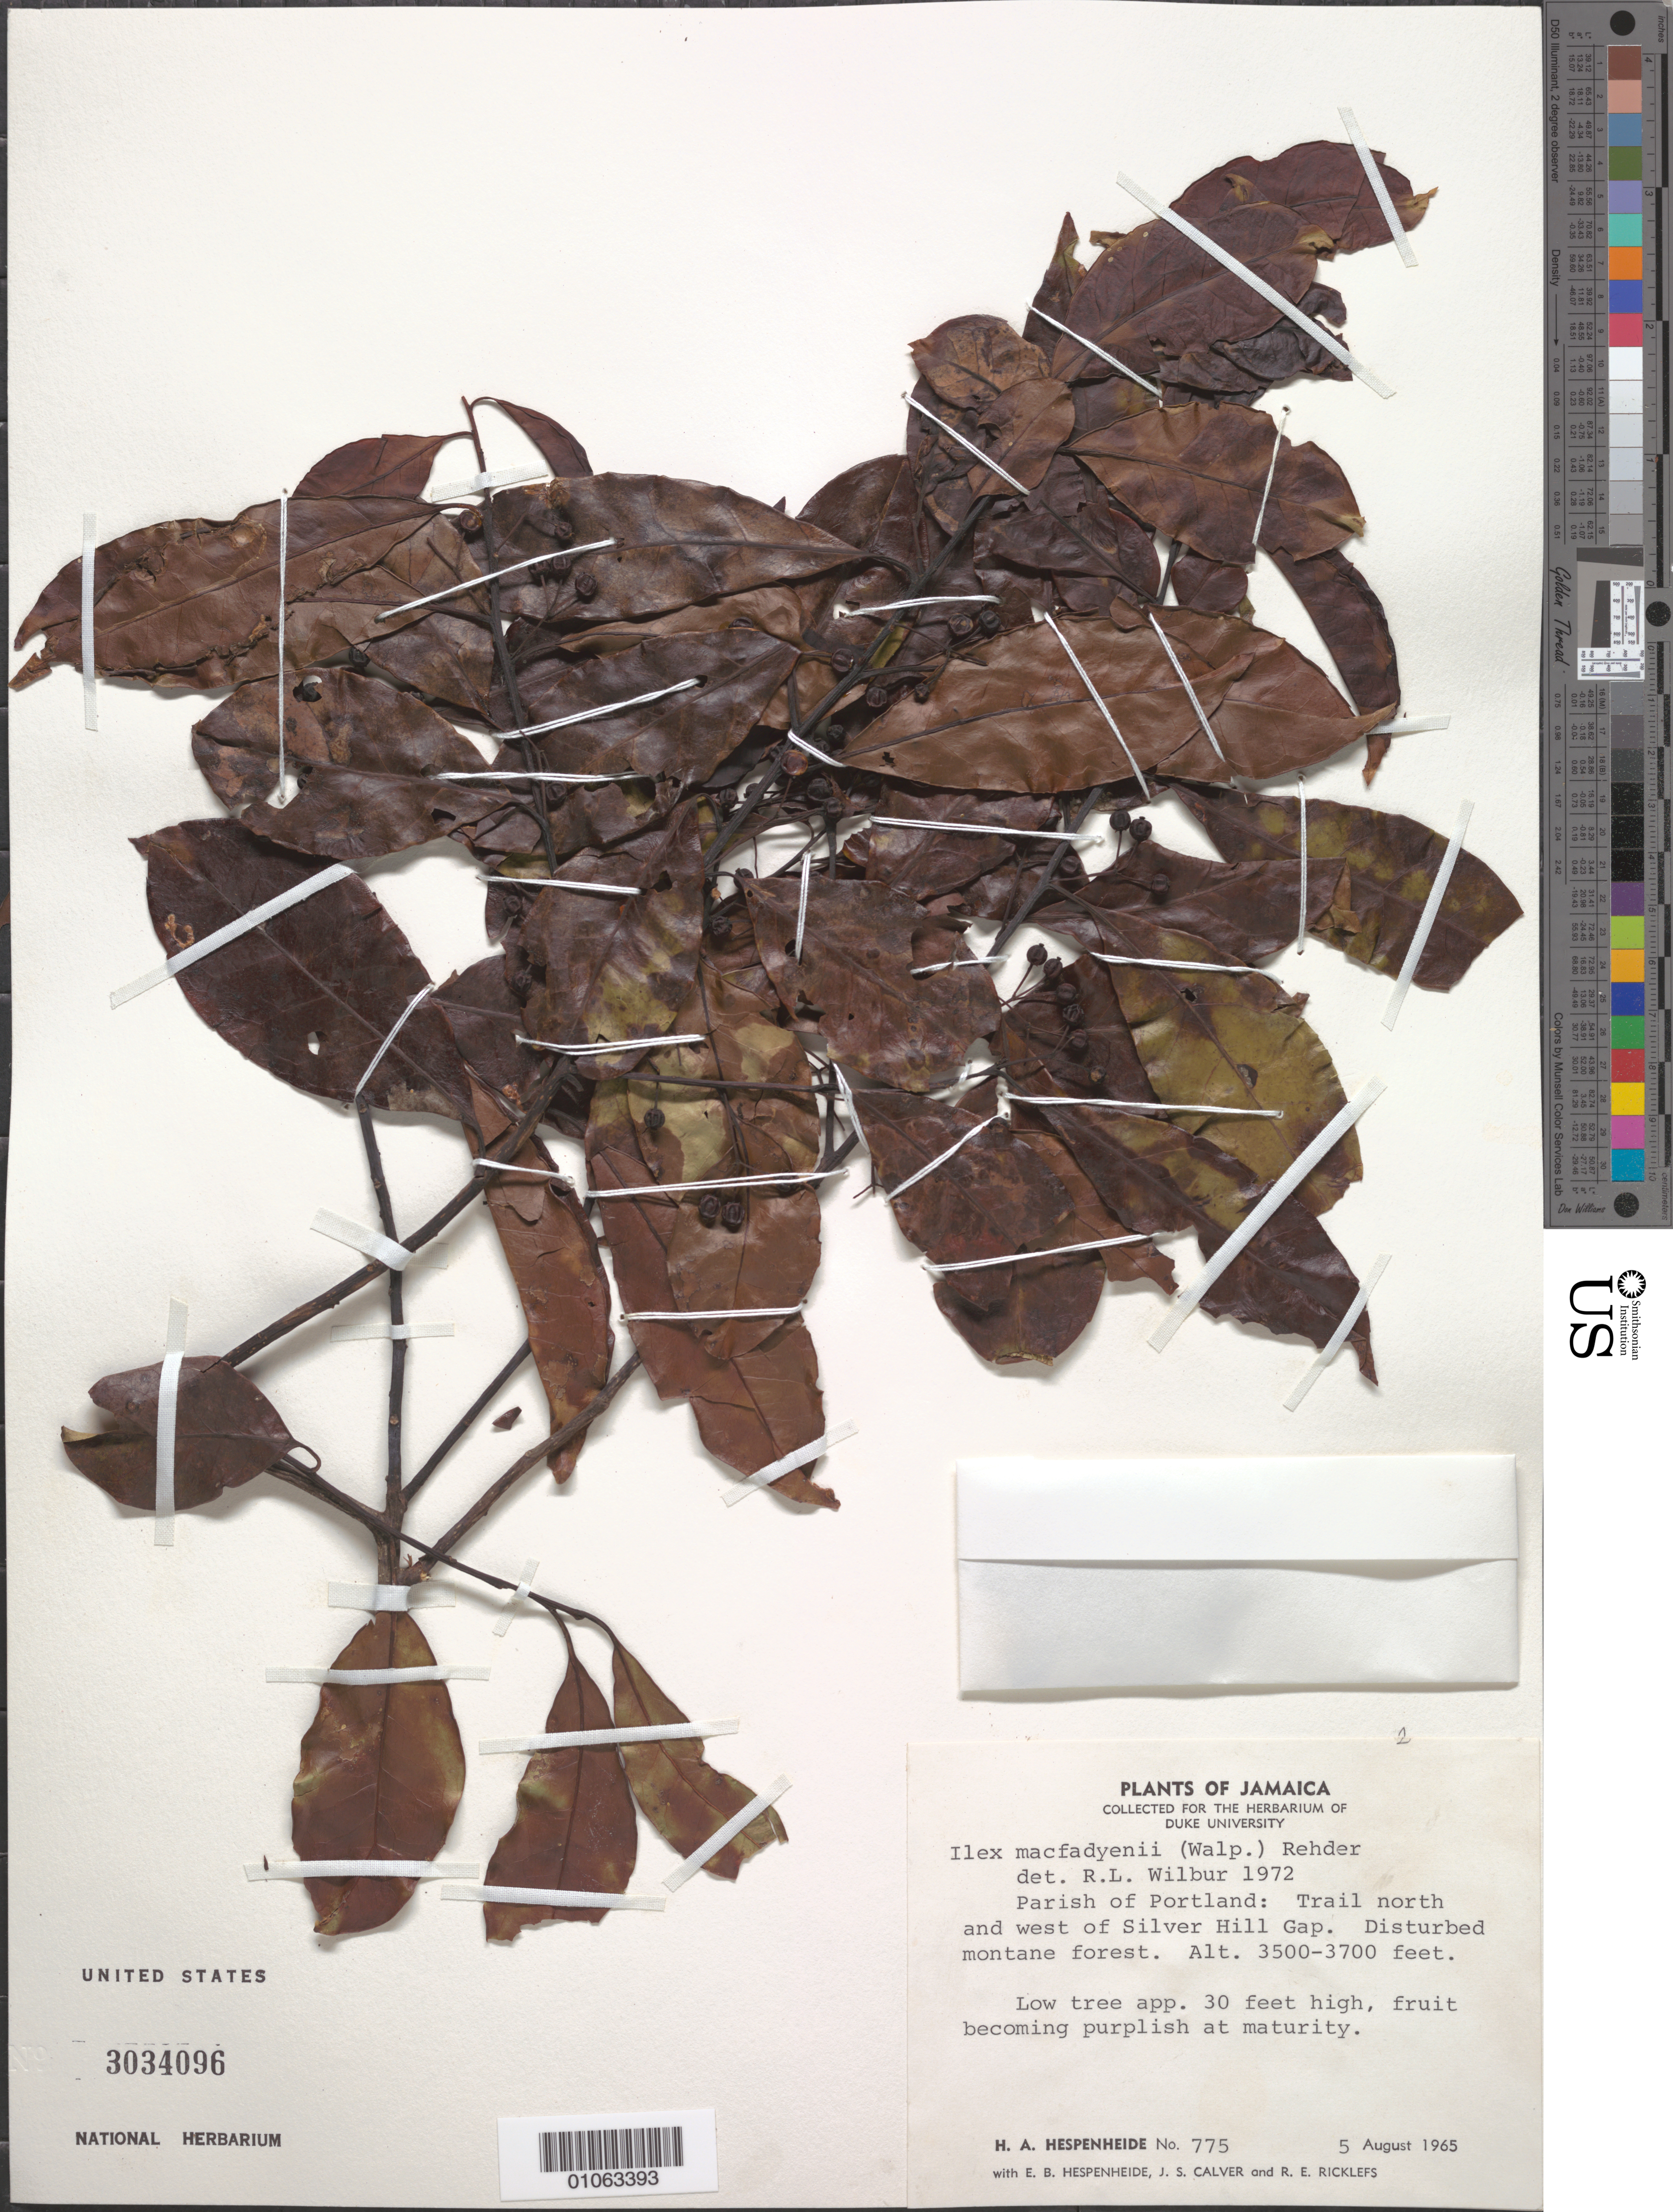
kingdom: Plantae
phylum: Tracheophyta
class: Magnoliopsida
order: Aquifoliales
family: Aquifoliaceae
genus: Ilex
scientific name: Ilex macfadyenii var. macfadyenii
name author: (Walp.) Rehder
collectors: H. A. Hespenheide, E. Hespenheide, J. Calver & R. Ricklefs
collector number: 775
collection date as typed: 05 Aug 1965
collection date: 1965-08-05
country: Jamaica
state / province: Portland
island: Jamaica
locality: Trail north and west of Silver Hill Gap, Disturbed montane forest.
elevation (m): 1067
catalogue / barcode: US 3034096